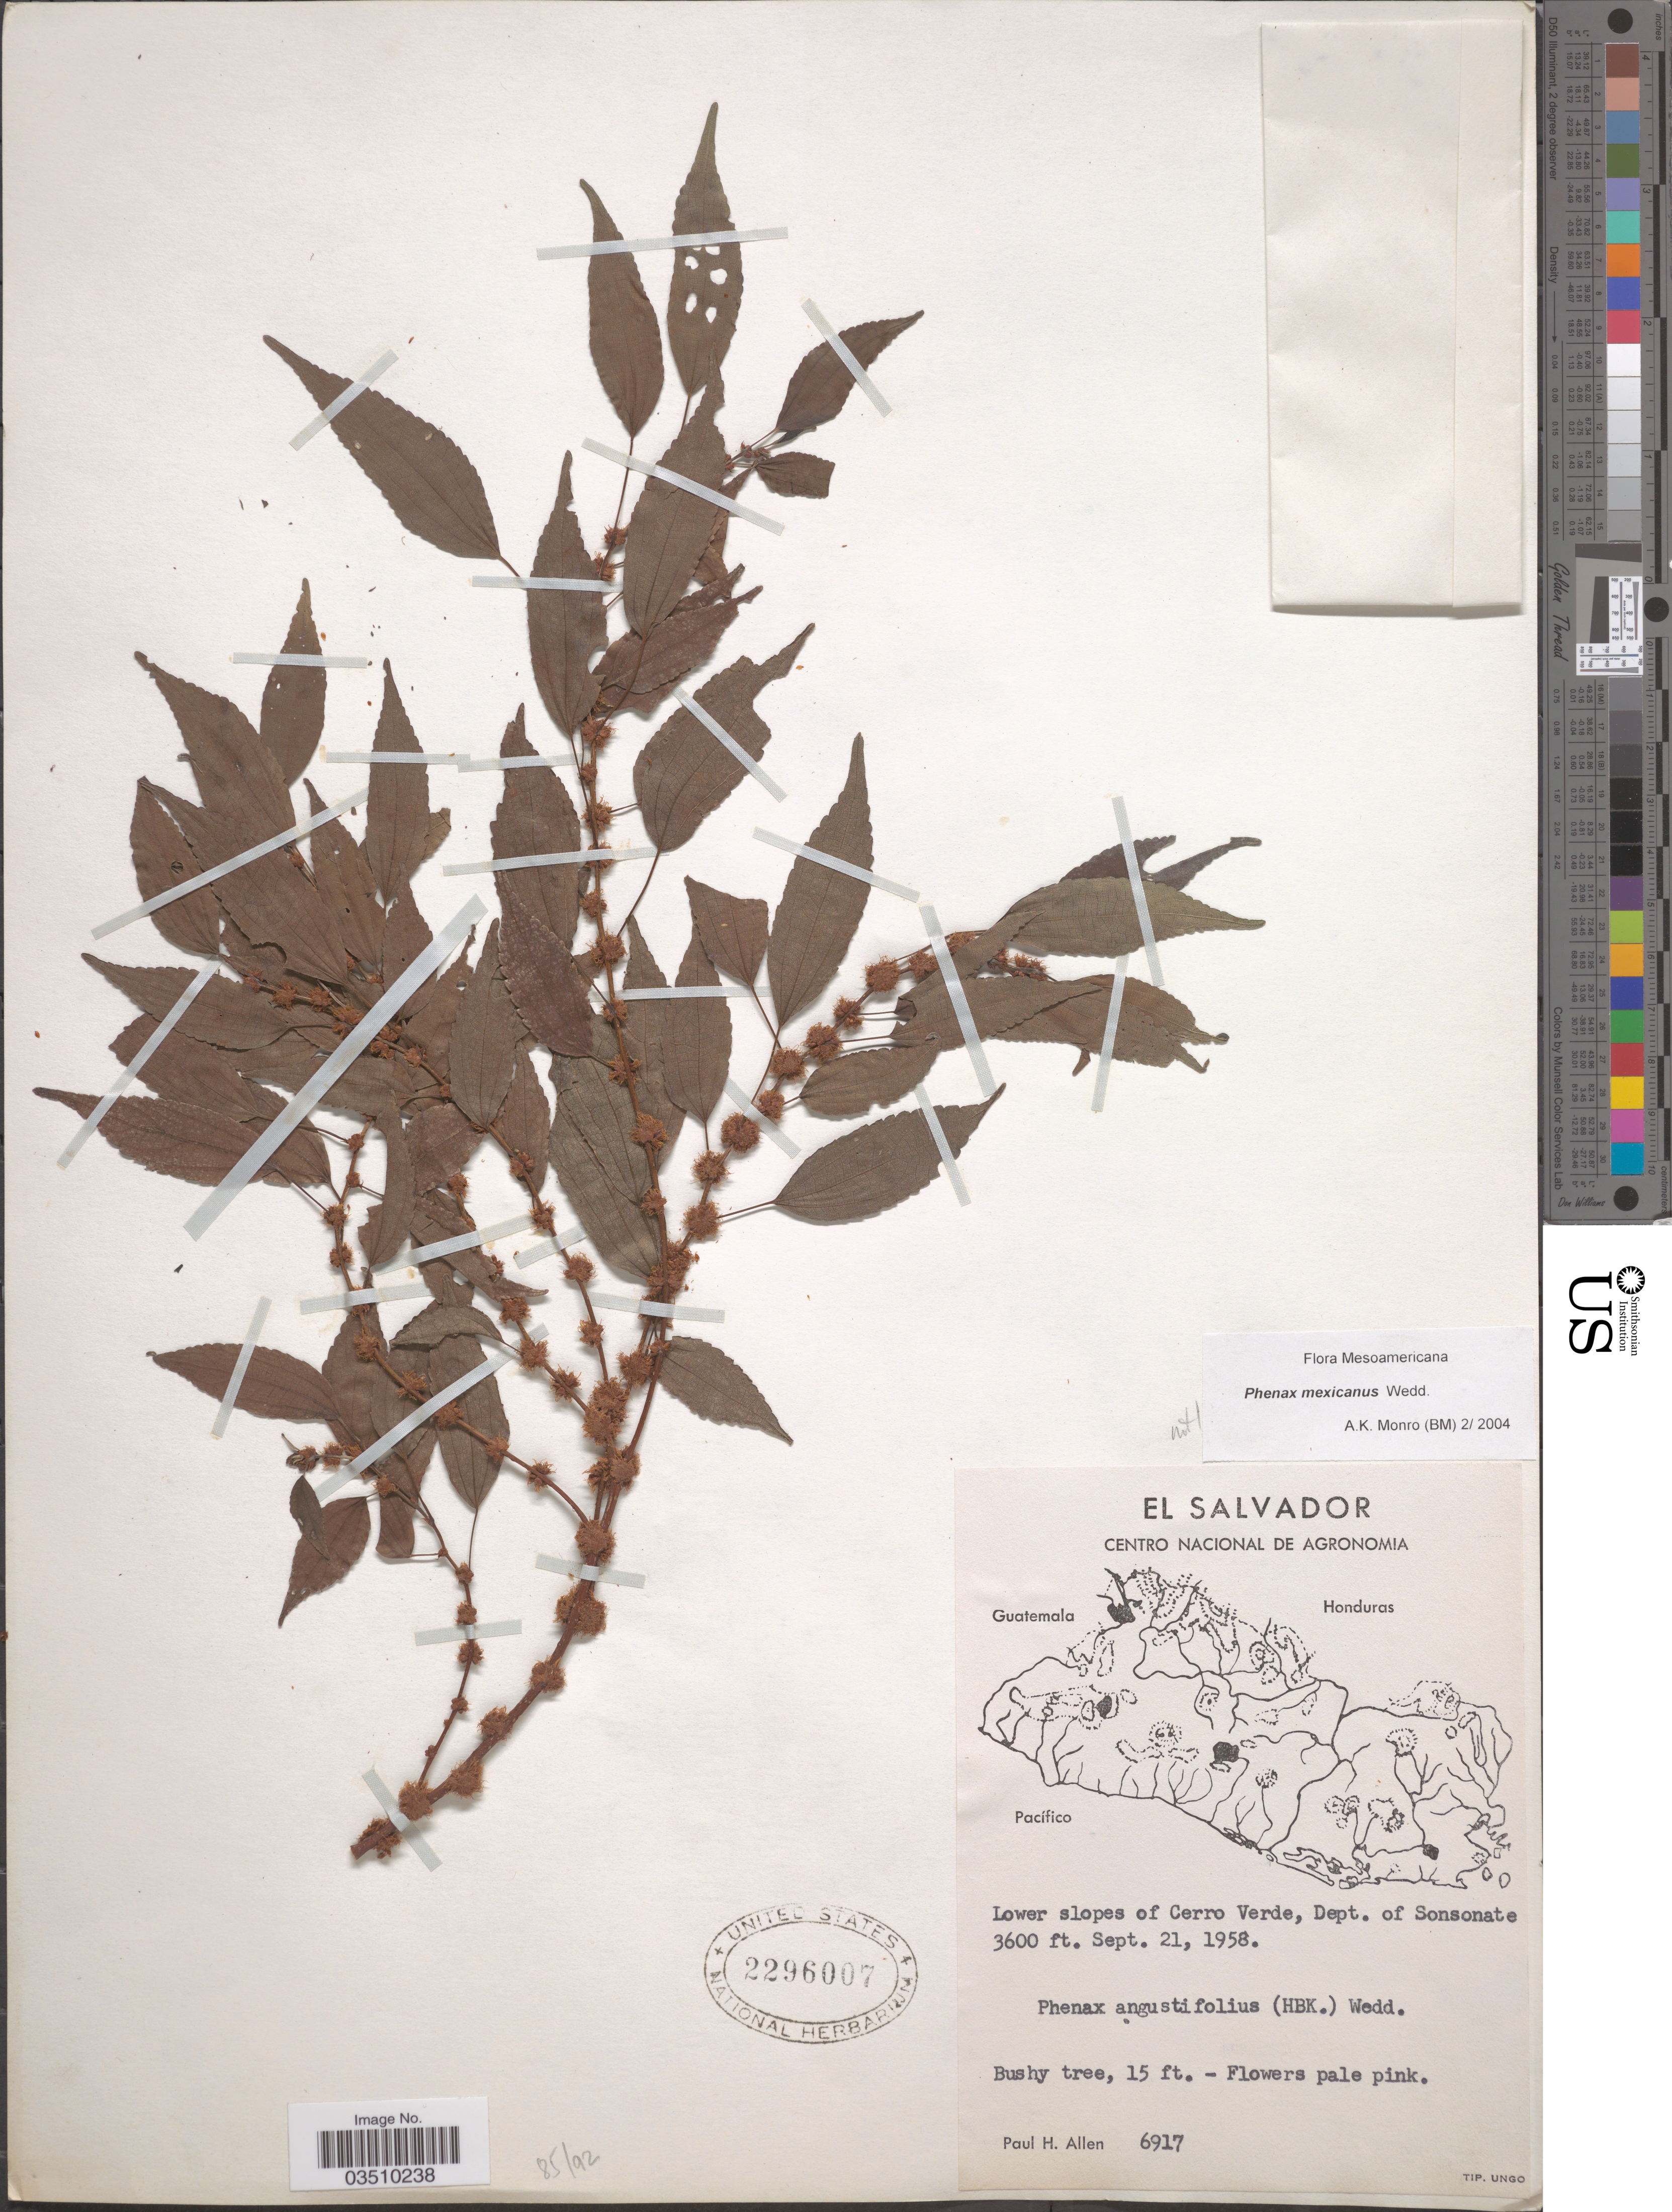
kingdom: Plantae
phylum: Tracheophyta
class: Magnoliopsida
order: Rosales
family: Urticaceae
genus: Phenax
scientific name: Phenax mexicanus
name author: Wedd.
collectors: P. H. Allen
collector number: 6917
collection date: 1958-09-21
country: El Salvador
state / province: Sonsonate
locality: Lower slopes of Cerro Verde, Dept. of Sonsonate.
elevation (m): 1097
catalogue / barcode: US 2296007